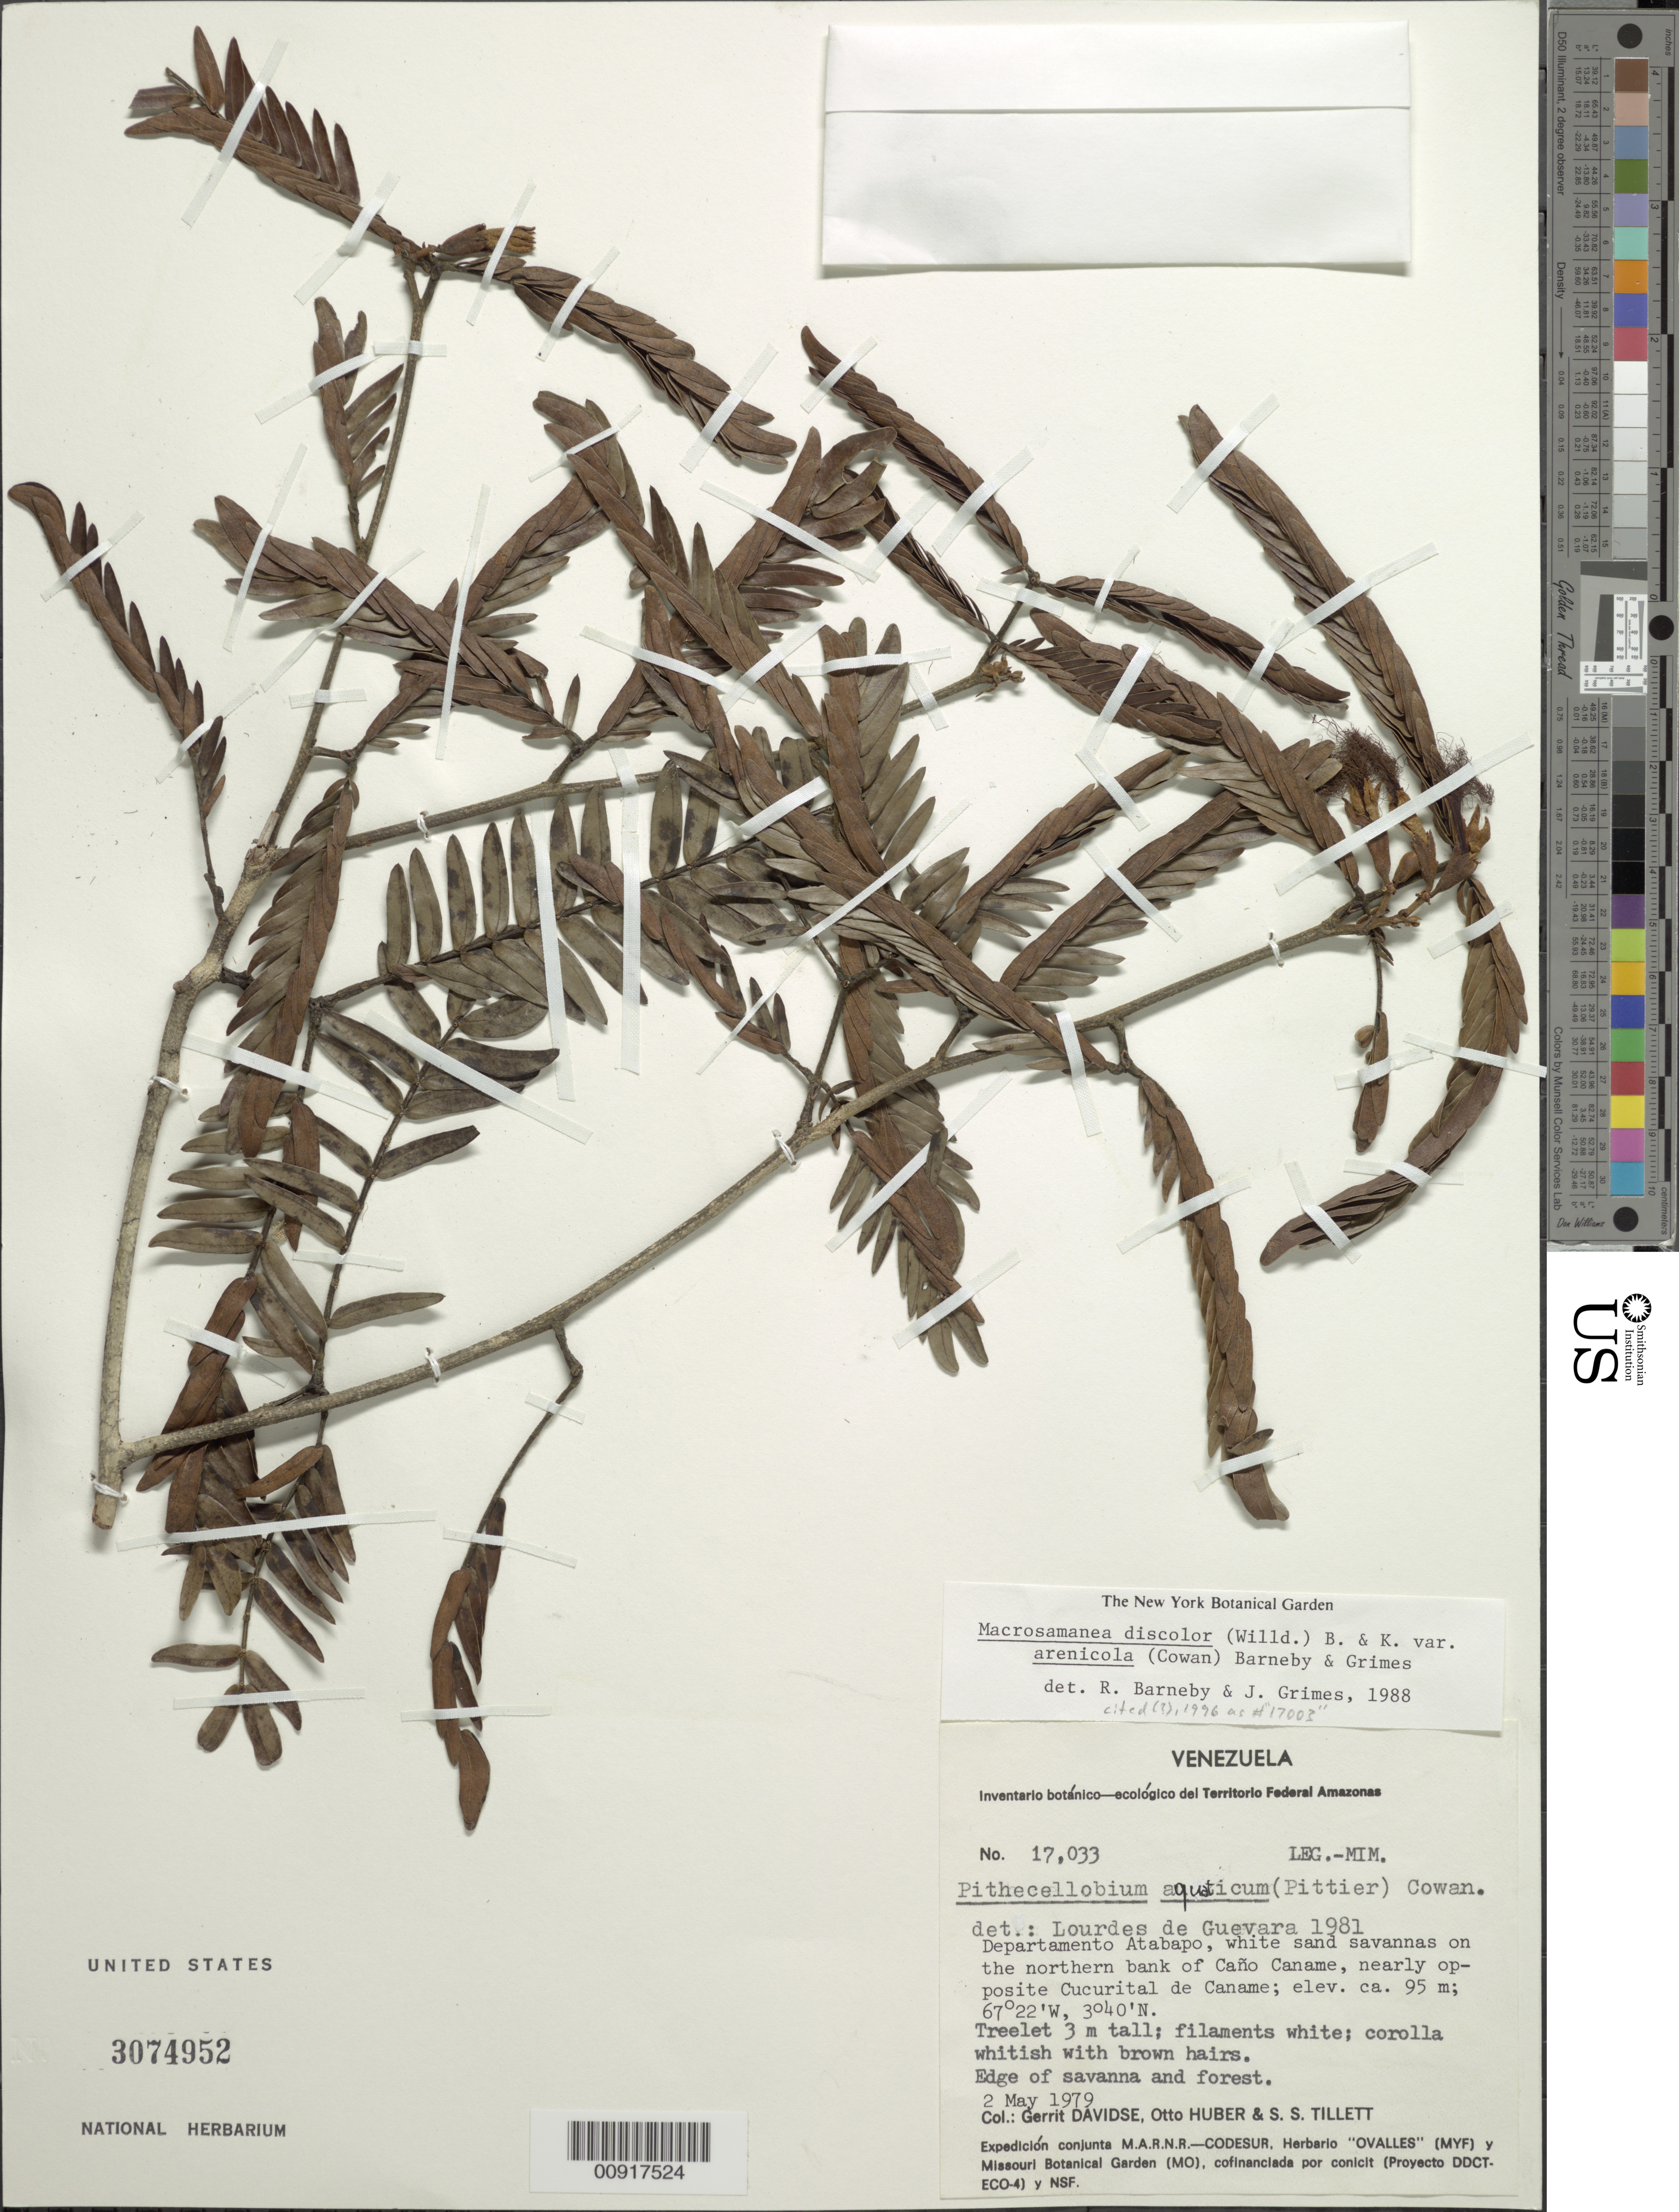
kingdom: Plantae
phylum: Tracheophyta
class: Magnoliopsida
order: Fabales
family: Fabaceae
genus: Macrosamanea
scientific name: Macrosamanea discolor var. arenicola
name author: (R.S. Cowan) Barneby & J.W. Grimes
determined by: Barneby, R. C.; Grimes, J. W.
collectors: G. Davidse, O. Huber & S. S. Tillett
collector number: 17033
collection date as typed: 2-May-79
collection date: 1979-05-02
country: Venezuela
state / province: Amazonas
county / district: Atabapo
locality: Caño Caname, opposite Cucurital de Caname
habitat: White sand savannas, edge of savanna and forest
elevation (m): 95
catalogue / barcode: US 3074952